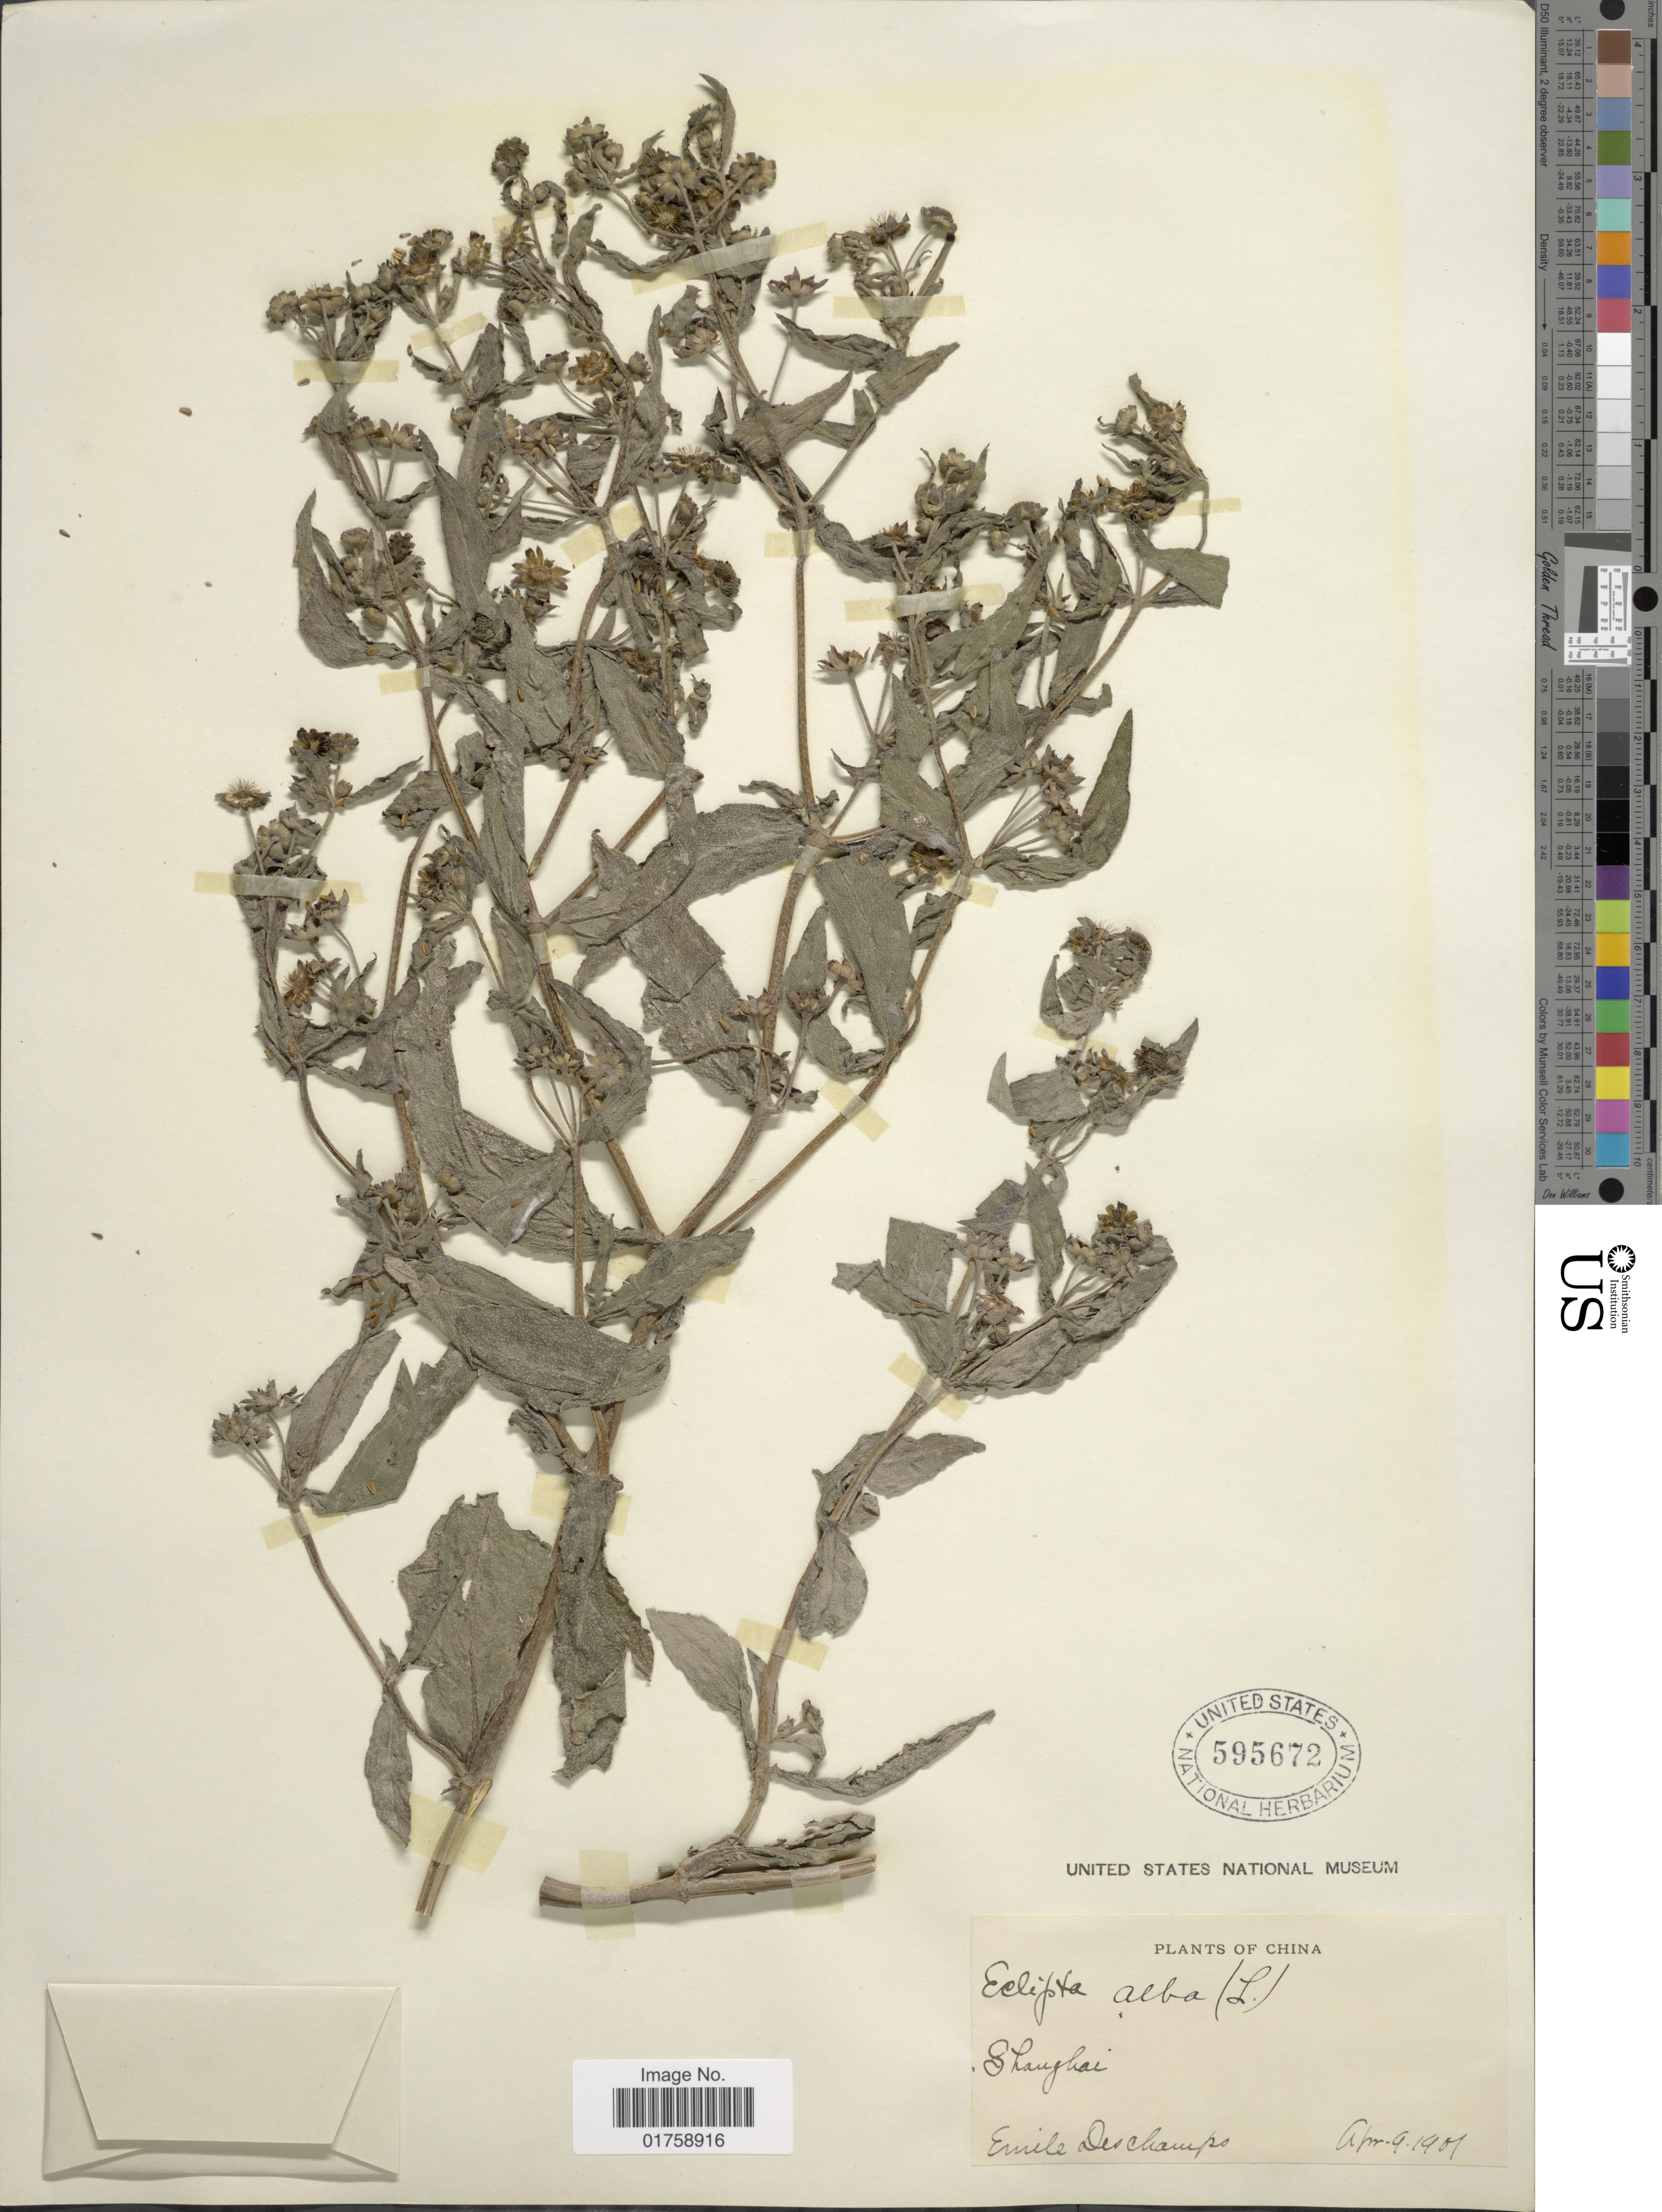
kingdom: Plantae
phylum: Tracheophyta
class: Magnoliopsida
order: Asterales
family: Asteraceae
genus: Eclipta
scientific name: Eclipta prostrata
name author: (L.) L.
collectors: E. Deschamps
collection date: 1901-04-09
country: China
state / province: Shanghai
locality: Shanghai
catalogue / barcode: US 595672